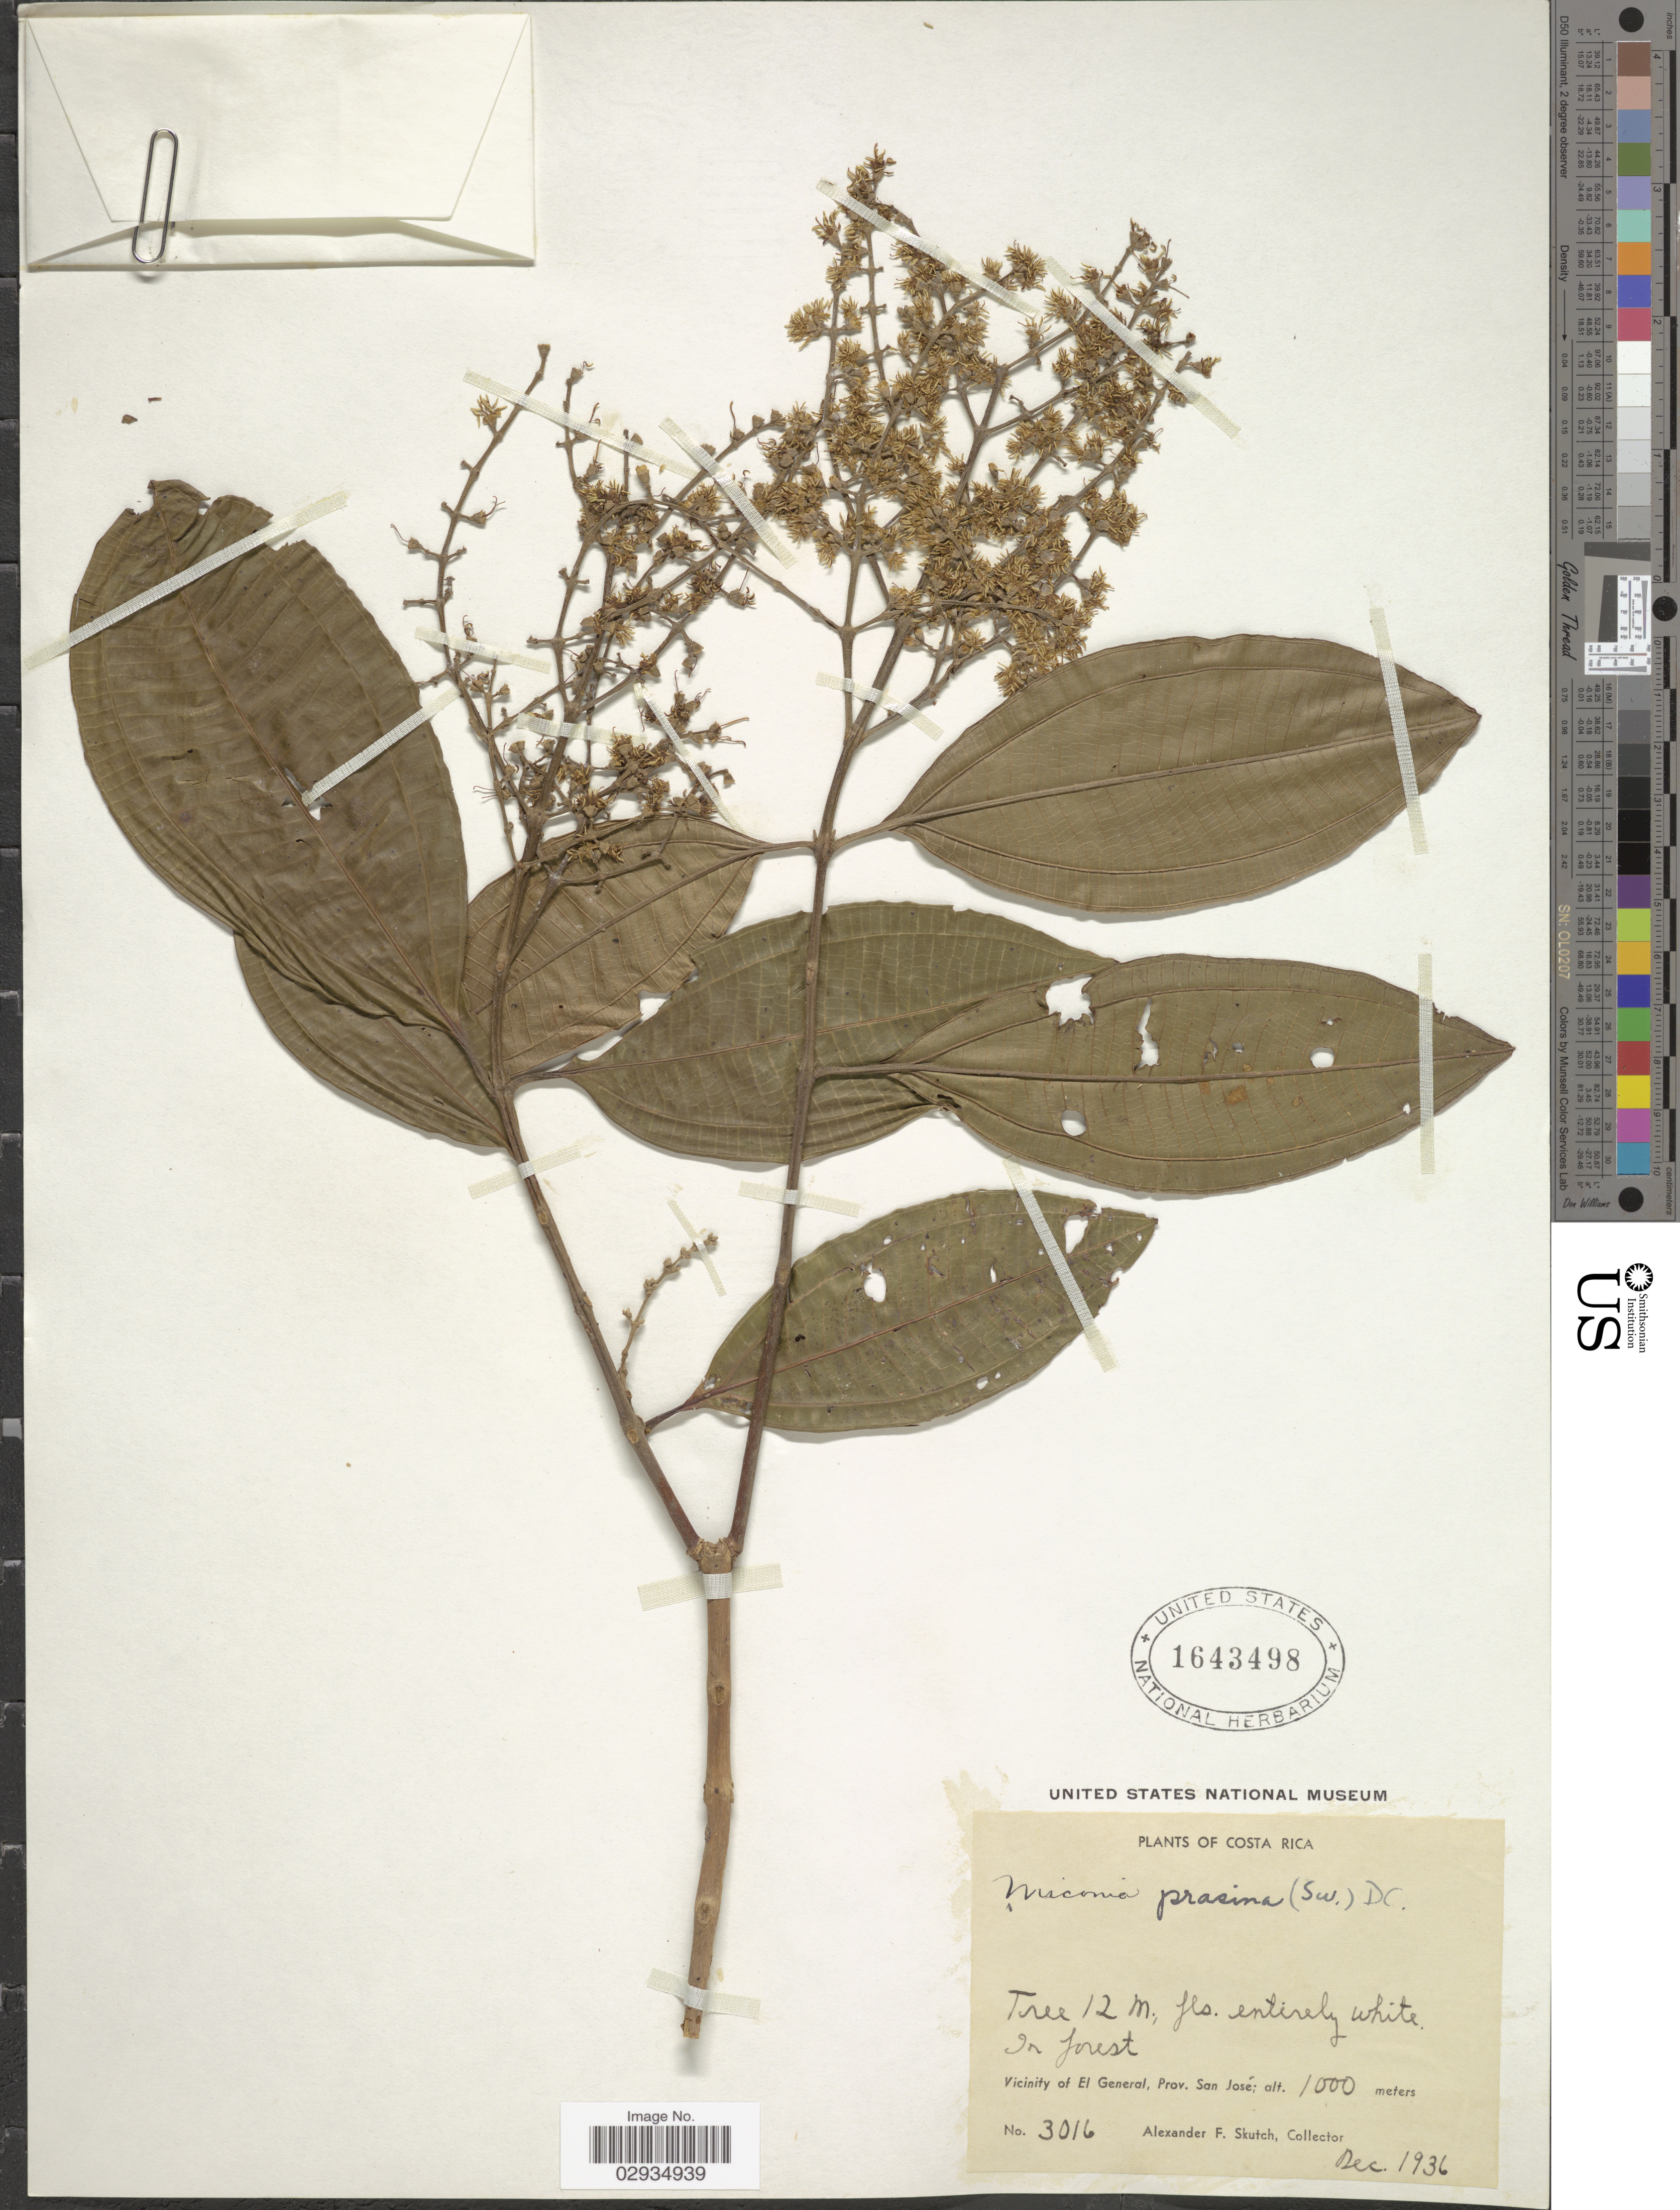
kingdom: Plantae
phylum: Tracheophyta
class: Magnoliopsida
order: Myrtales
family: Melastomataceae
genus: Miconia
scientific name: Miconia lonchophylla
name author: Naudin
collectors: A. F. Skutch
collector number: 3016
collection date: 1936-12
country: Costa Rica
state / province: San José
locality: Vicinity of El General.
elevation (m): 1000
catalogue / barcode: US 1643498